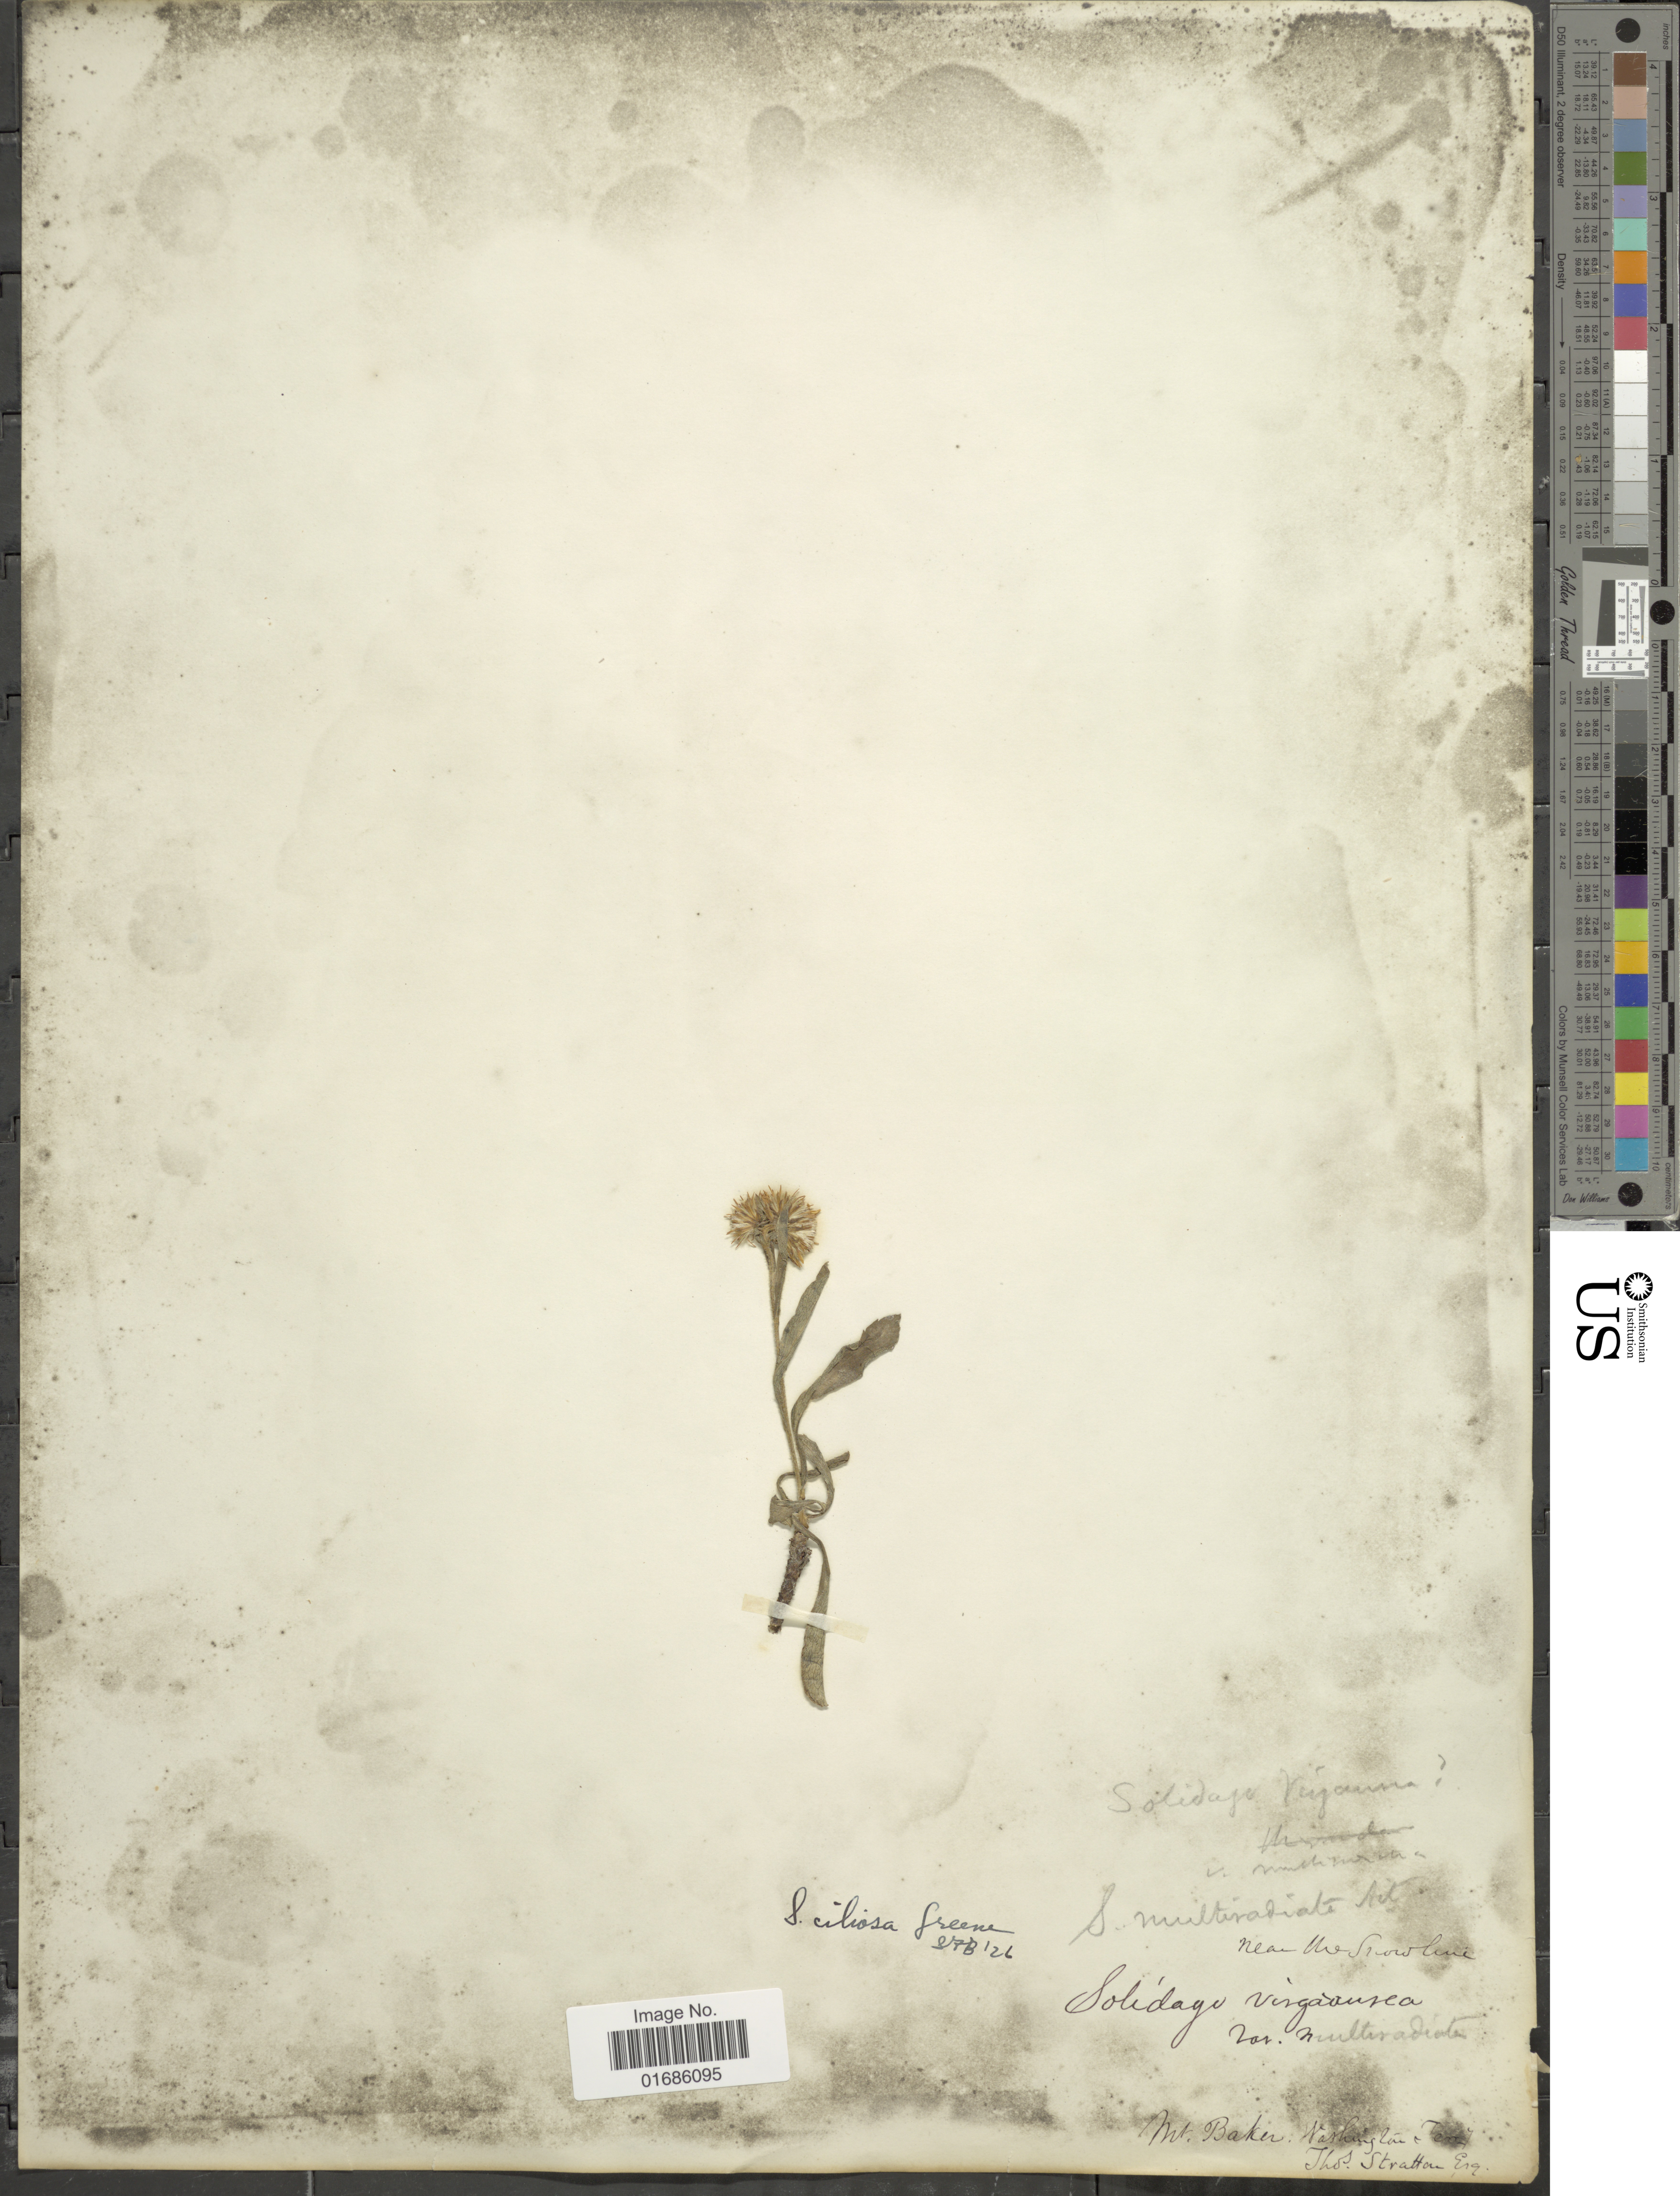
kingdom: Plantae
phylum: Tracheophyta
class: Magnoliopsida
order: Asterales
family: Asteraceae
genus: Solidago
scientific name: Solidago ciliosa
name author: Greene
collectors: T. Stratton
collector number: EFB126*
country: United States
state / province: Washington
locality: Mt, Baker